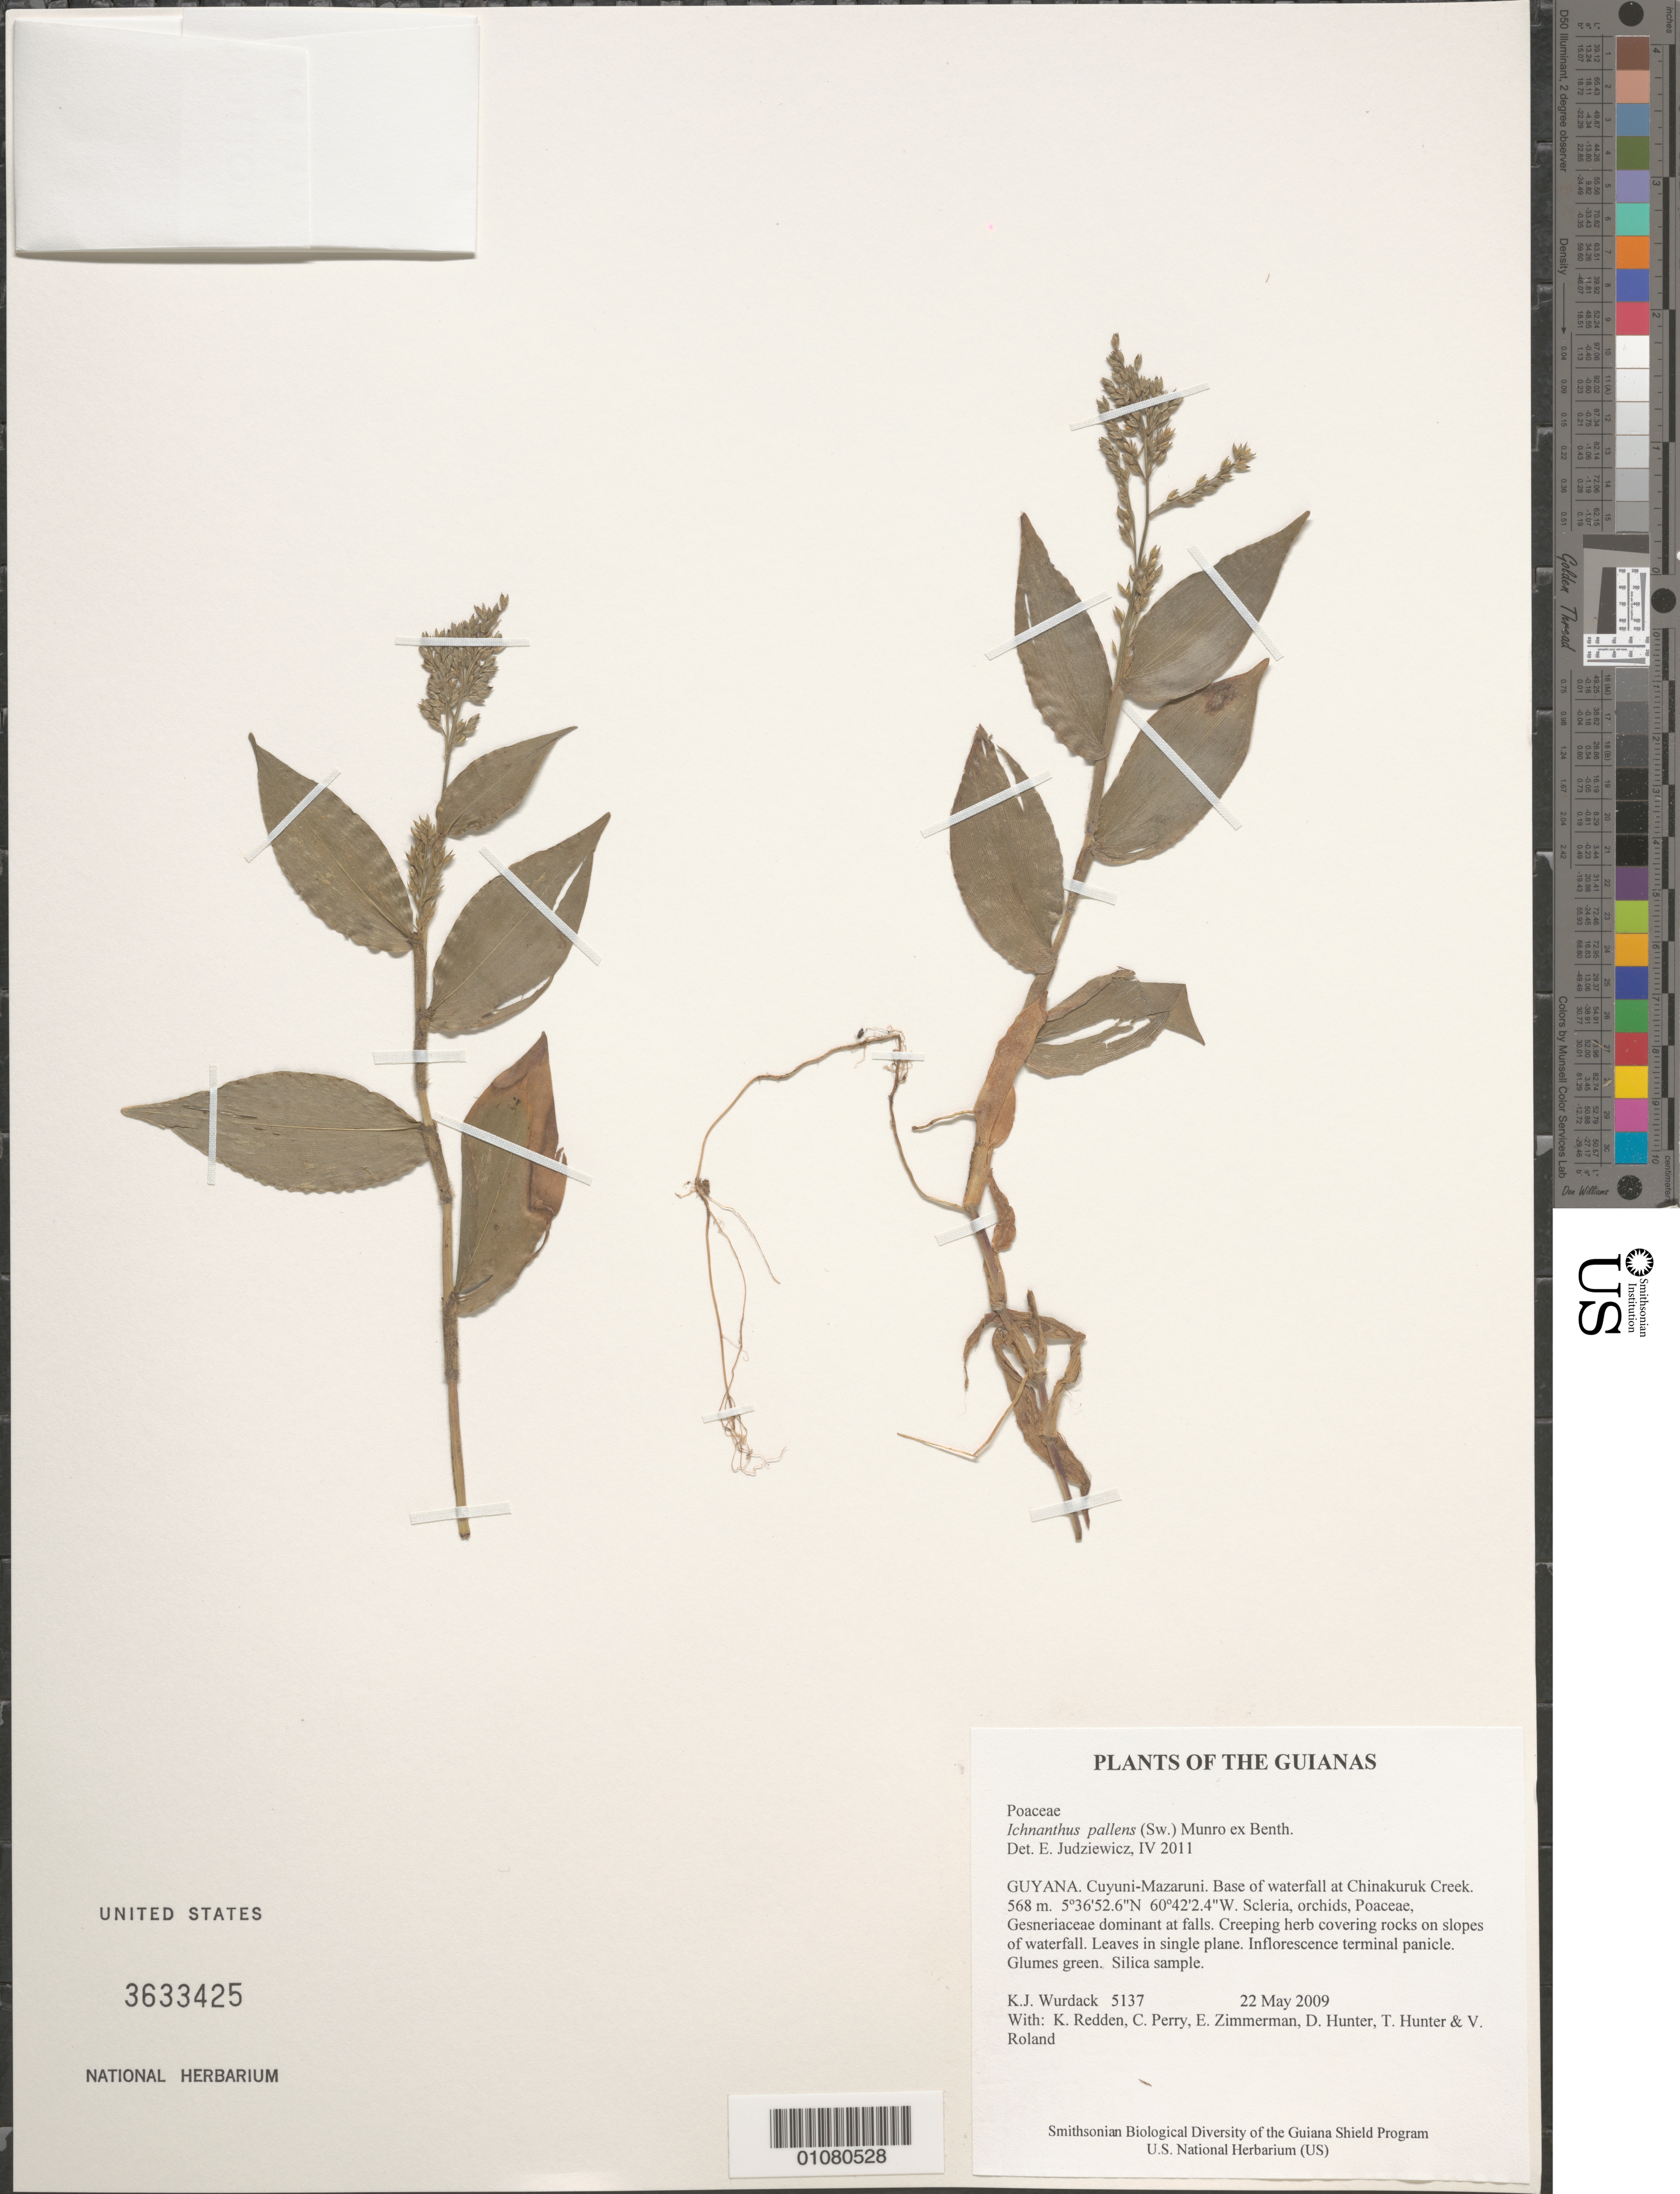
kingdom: Plantae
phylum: Tracheophyta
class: Liliopsida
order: Poales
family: Poaceae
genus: Ichnanthus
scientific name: Ichnanthus pallens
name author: (Sw.) Munro ex Benth.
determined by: Judziewicz, E. J.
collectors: K. Wurdack, K. M. Redden, C. Perry, E. Zimmerman, D. Hunter, T. Hunter & V. Roland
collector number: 5137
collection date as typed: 22 May 2009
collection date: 2009-05-22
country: Guyana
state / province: Cuyuni-Mazaruni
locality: Base of waterfall at Chinakuruk Creek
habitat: Scleria, orchids, Poaceae, Gesneriaceae dominant at falls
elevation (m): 568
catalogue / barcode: US 3633425